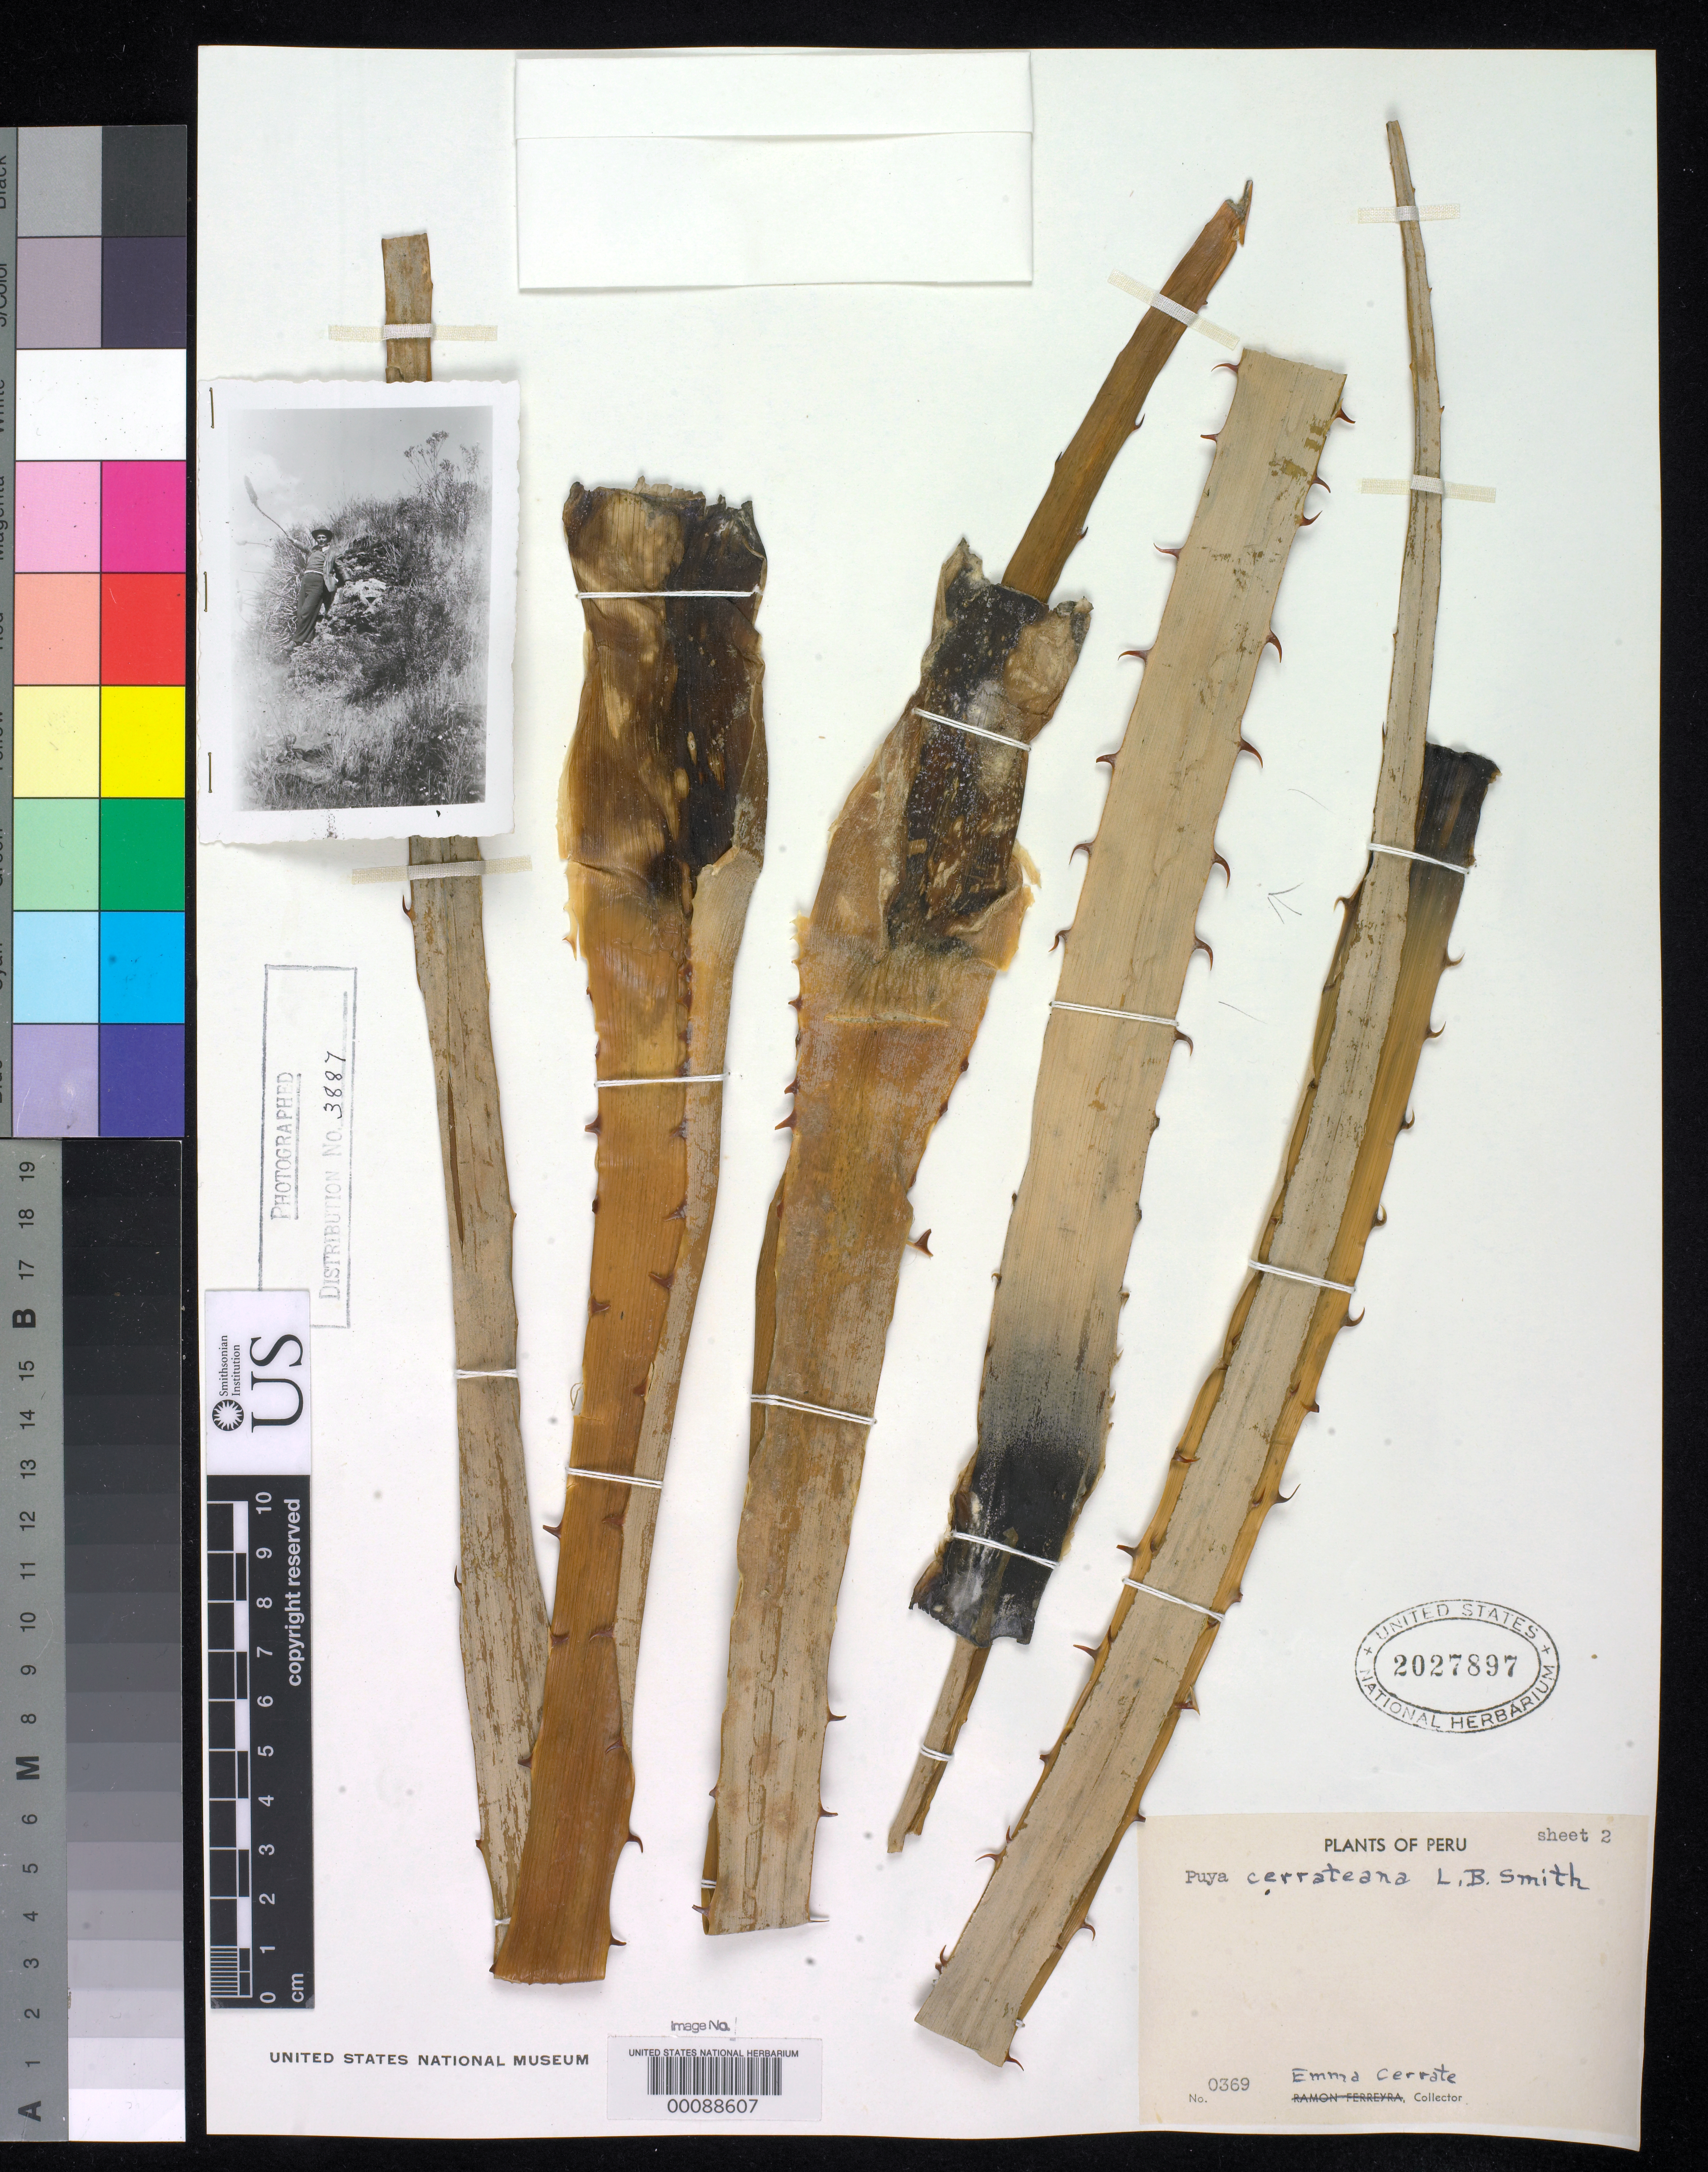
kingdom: Plantae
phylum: Tracheophyta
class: Liliopsida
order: Poales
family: Bromeliaceae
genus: Puya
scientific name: Puya cerrateana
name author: L.B. Sm.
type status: Holotype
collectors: E. Cerrate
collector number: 369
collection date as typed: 05 Aug 1949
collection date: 1949-08-05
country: Peru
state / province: Ancash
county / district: Bolognesi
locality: Cashopata, near Chiquián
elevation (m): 3560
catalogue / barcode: US 2027897